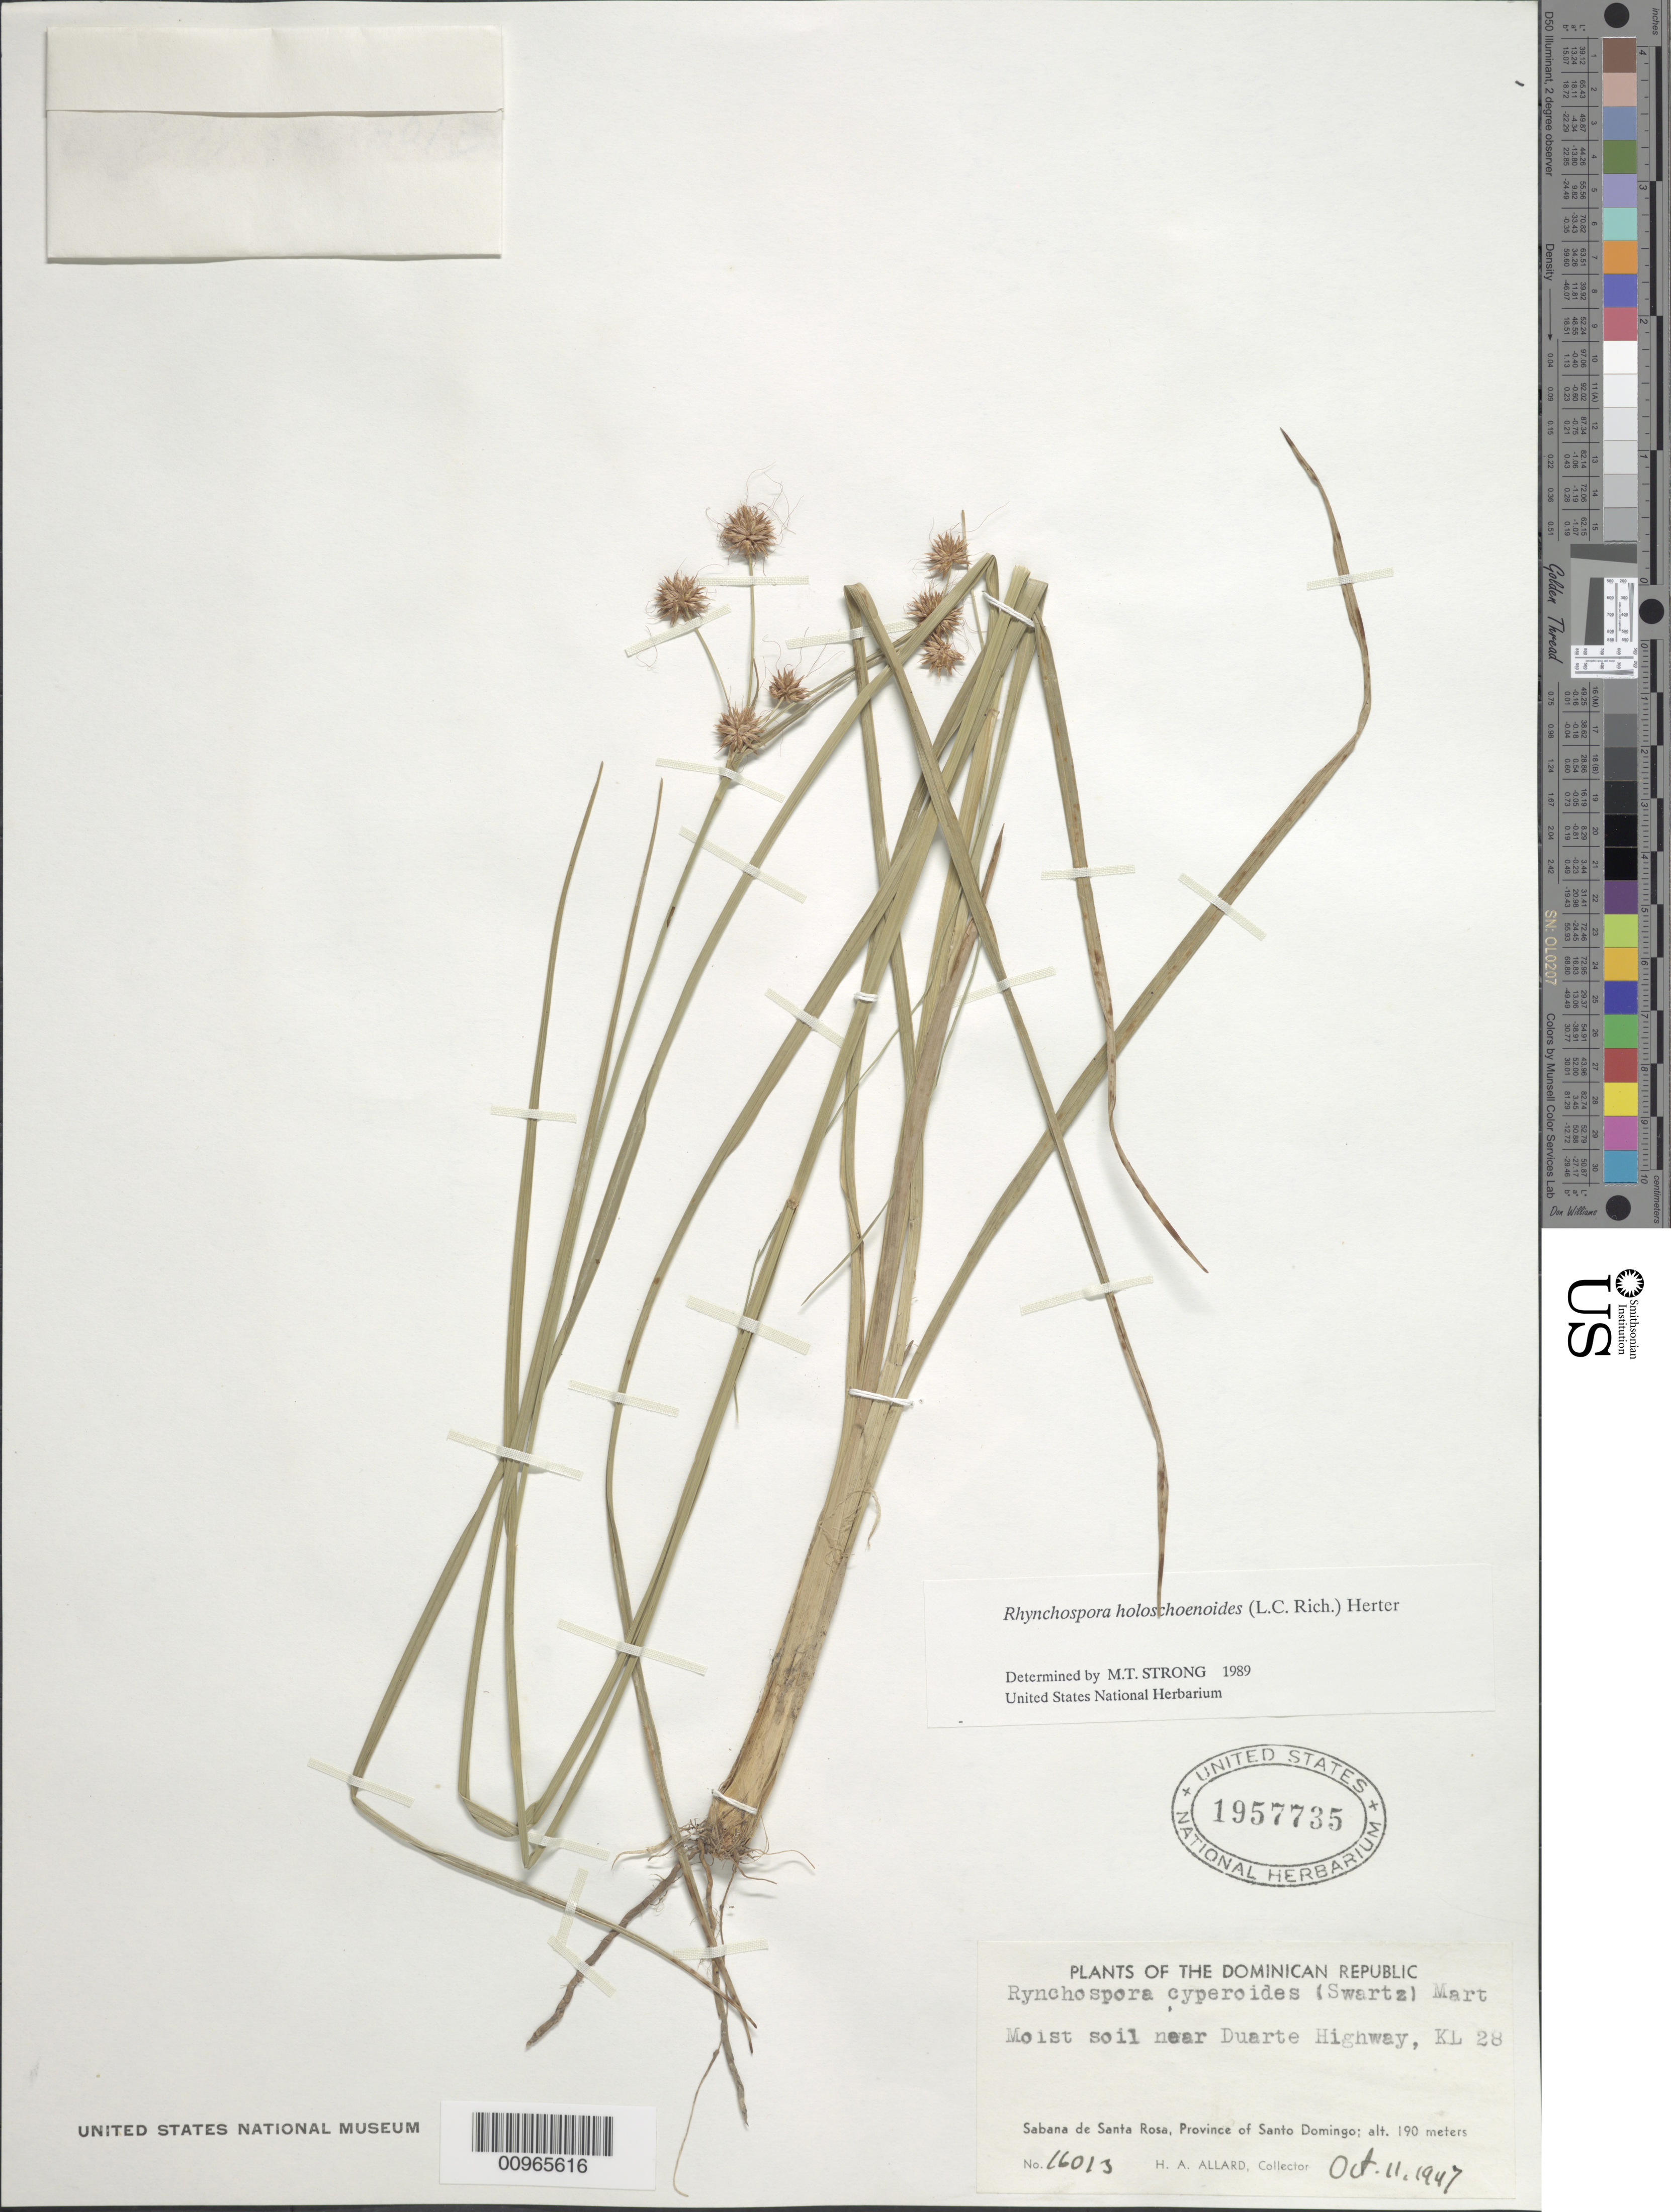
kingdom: Plantae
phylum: Tracheophyta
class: Liliopsida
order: Poales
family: Cyperaceae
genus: Rhynchospora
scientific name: Rhynchospora holoschoenoides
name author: (Rich.) Herter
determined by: Strong, M. T., (US), Smithsonian Institution - National Museum of Natural History (UNITED STATES)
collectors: H. A. Allard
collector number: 16013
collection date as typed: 11 Oct 1947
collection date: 1947-10-11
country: Dominican Republic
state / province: Santo Domingo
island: Hispaniola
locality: Sabana de Santa Rosa, near Duarte Highway 28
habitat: Moist soil near highway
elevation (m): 190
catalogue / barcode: US 1957735